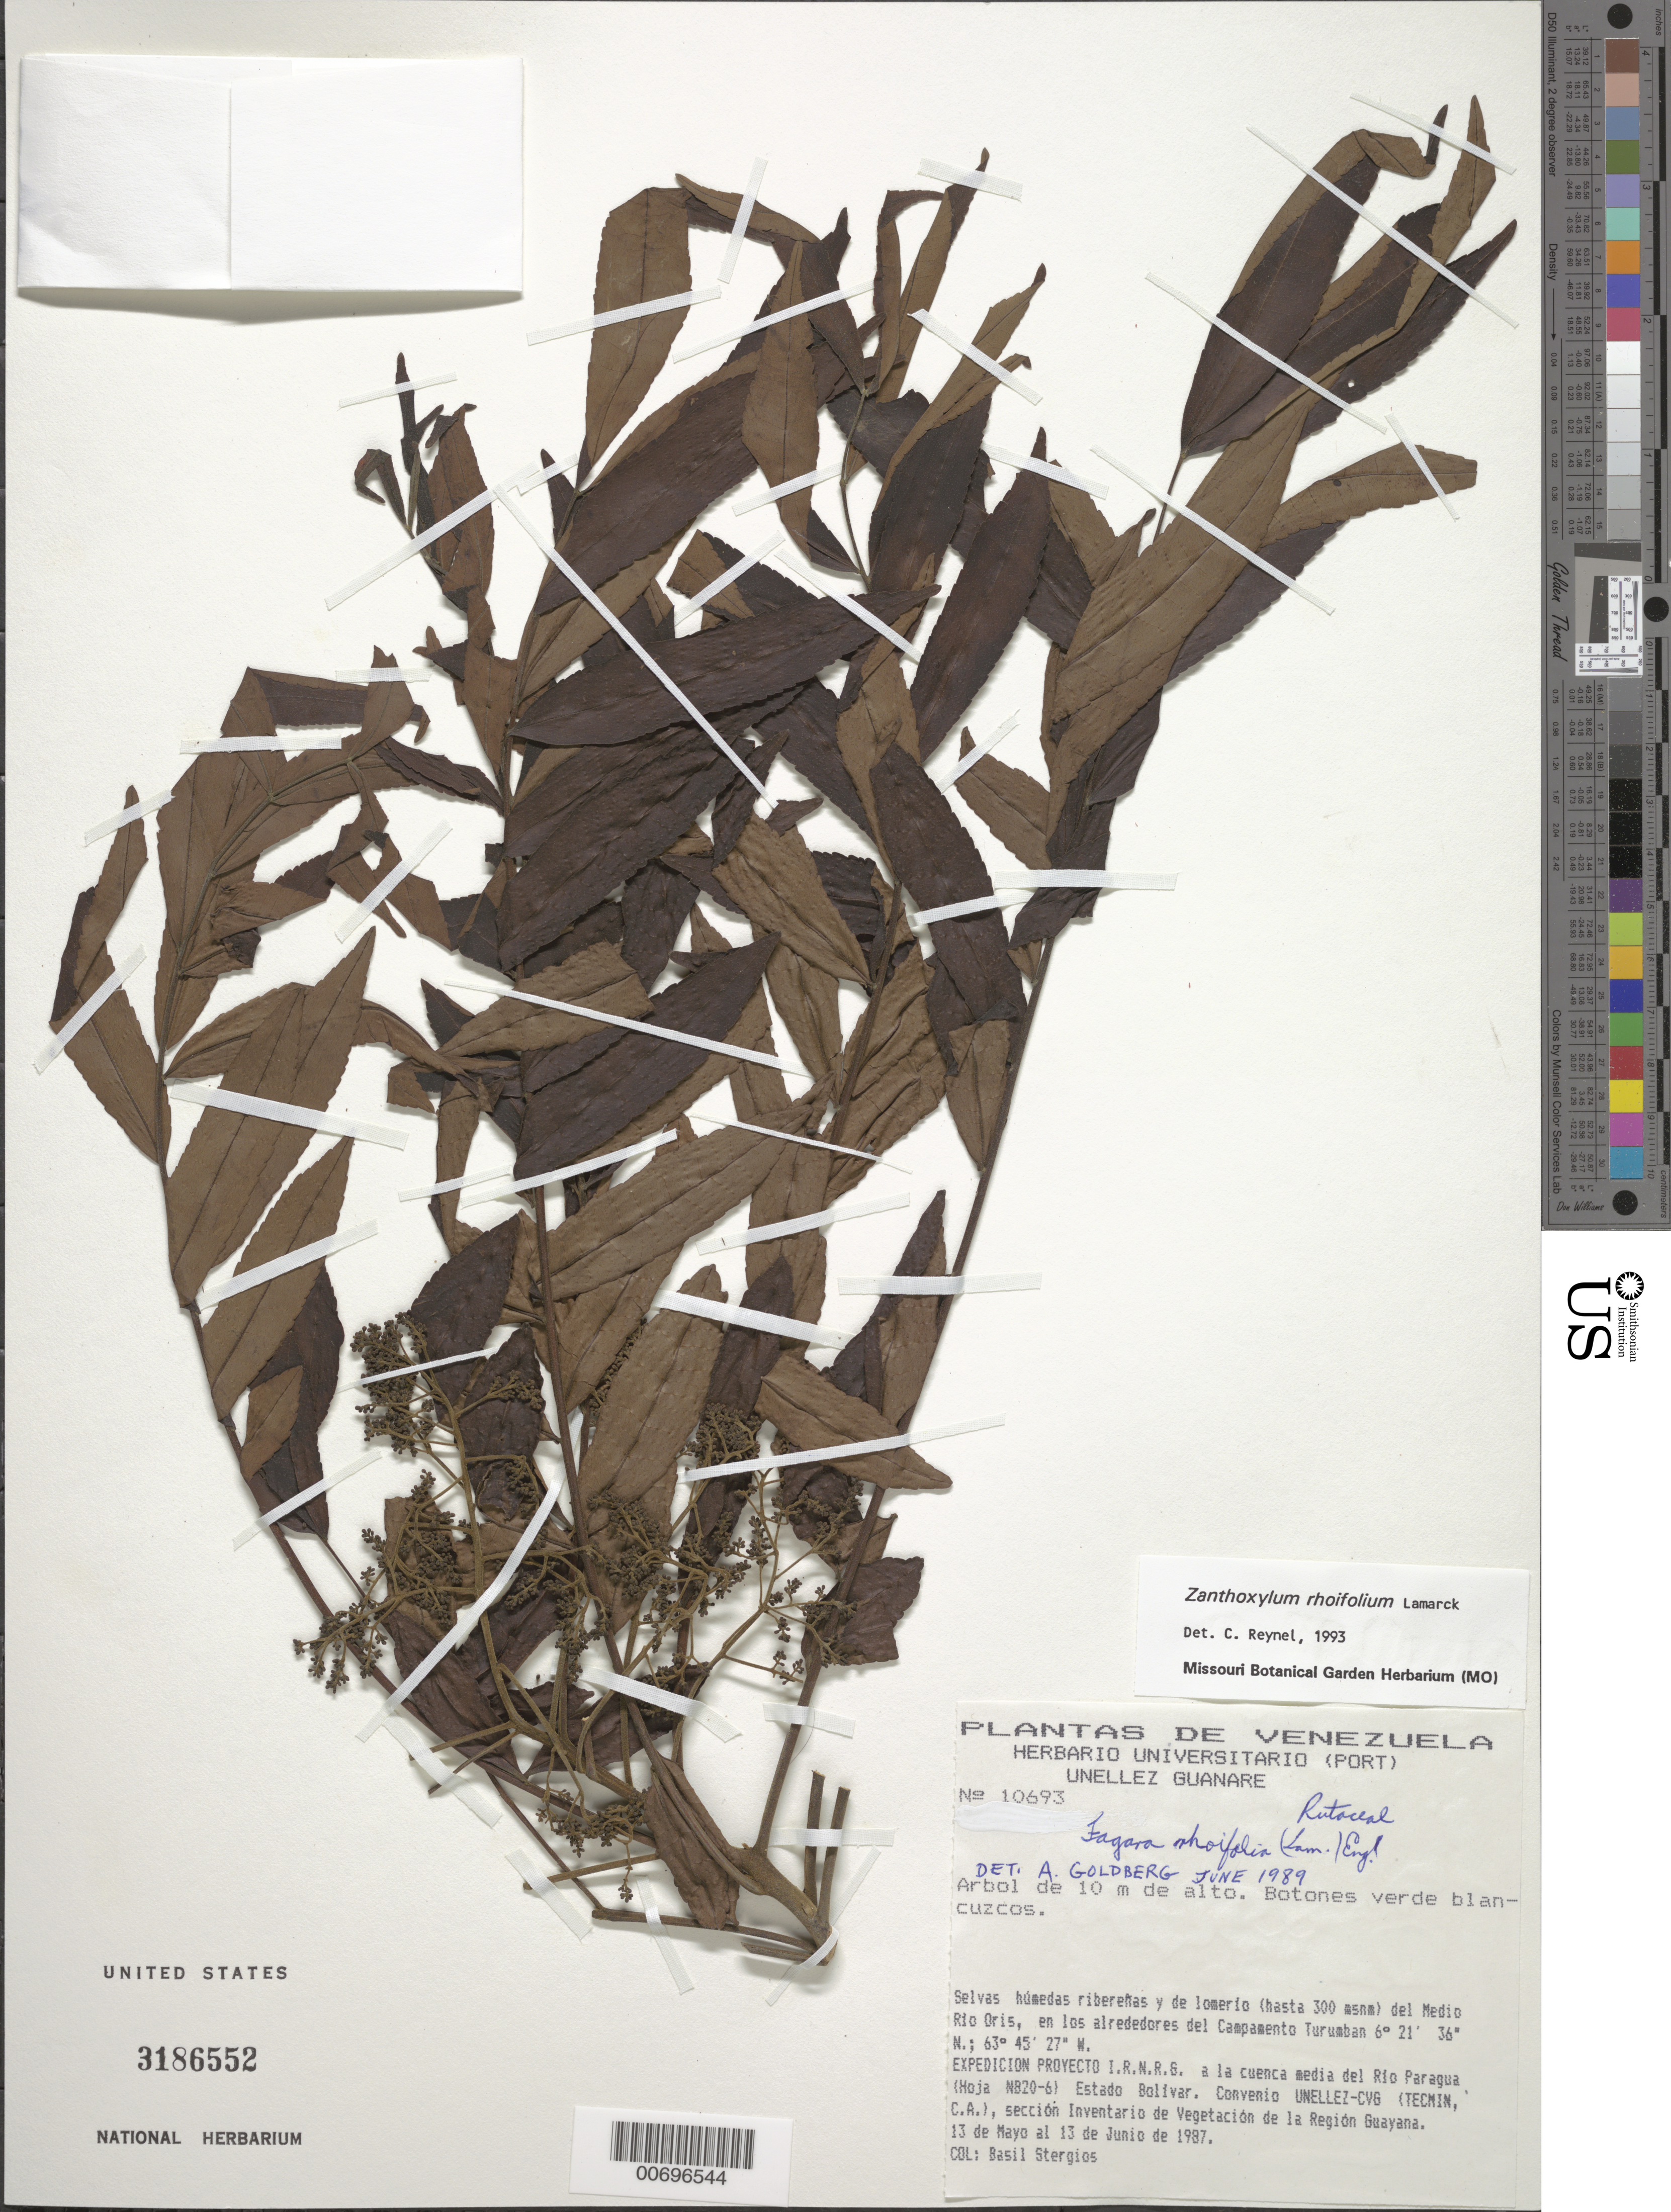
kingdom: Plantae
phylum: Tracheophyta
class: Magnoliopsida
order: Sapindales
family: Rutaceae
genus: Zanthoxylum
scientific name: Zanthoxylum rhoifolium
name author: Lam.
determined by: Reynel, Carlos A., (MO), Missouri Botanical Garden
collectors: B. G. Stergios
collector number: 10693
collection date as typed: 13-May-87 to 13-Jun-87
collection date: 1987-05-13/1987-06-13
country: Venezuela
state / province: Bolívar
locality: Medio Río Oris, Campamento Turumban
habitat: Selvas húmedas riberenas y de lomerio del río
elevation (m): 300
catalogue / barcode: US 3186552